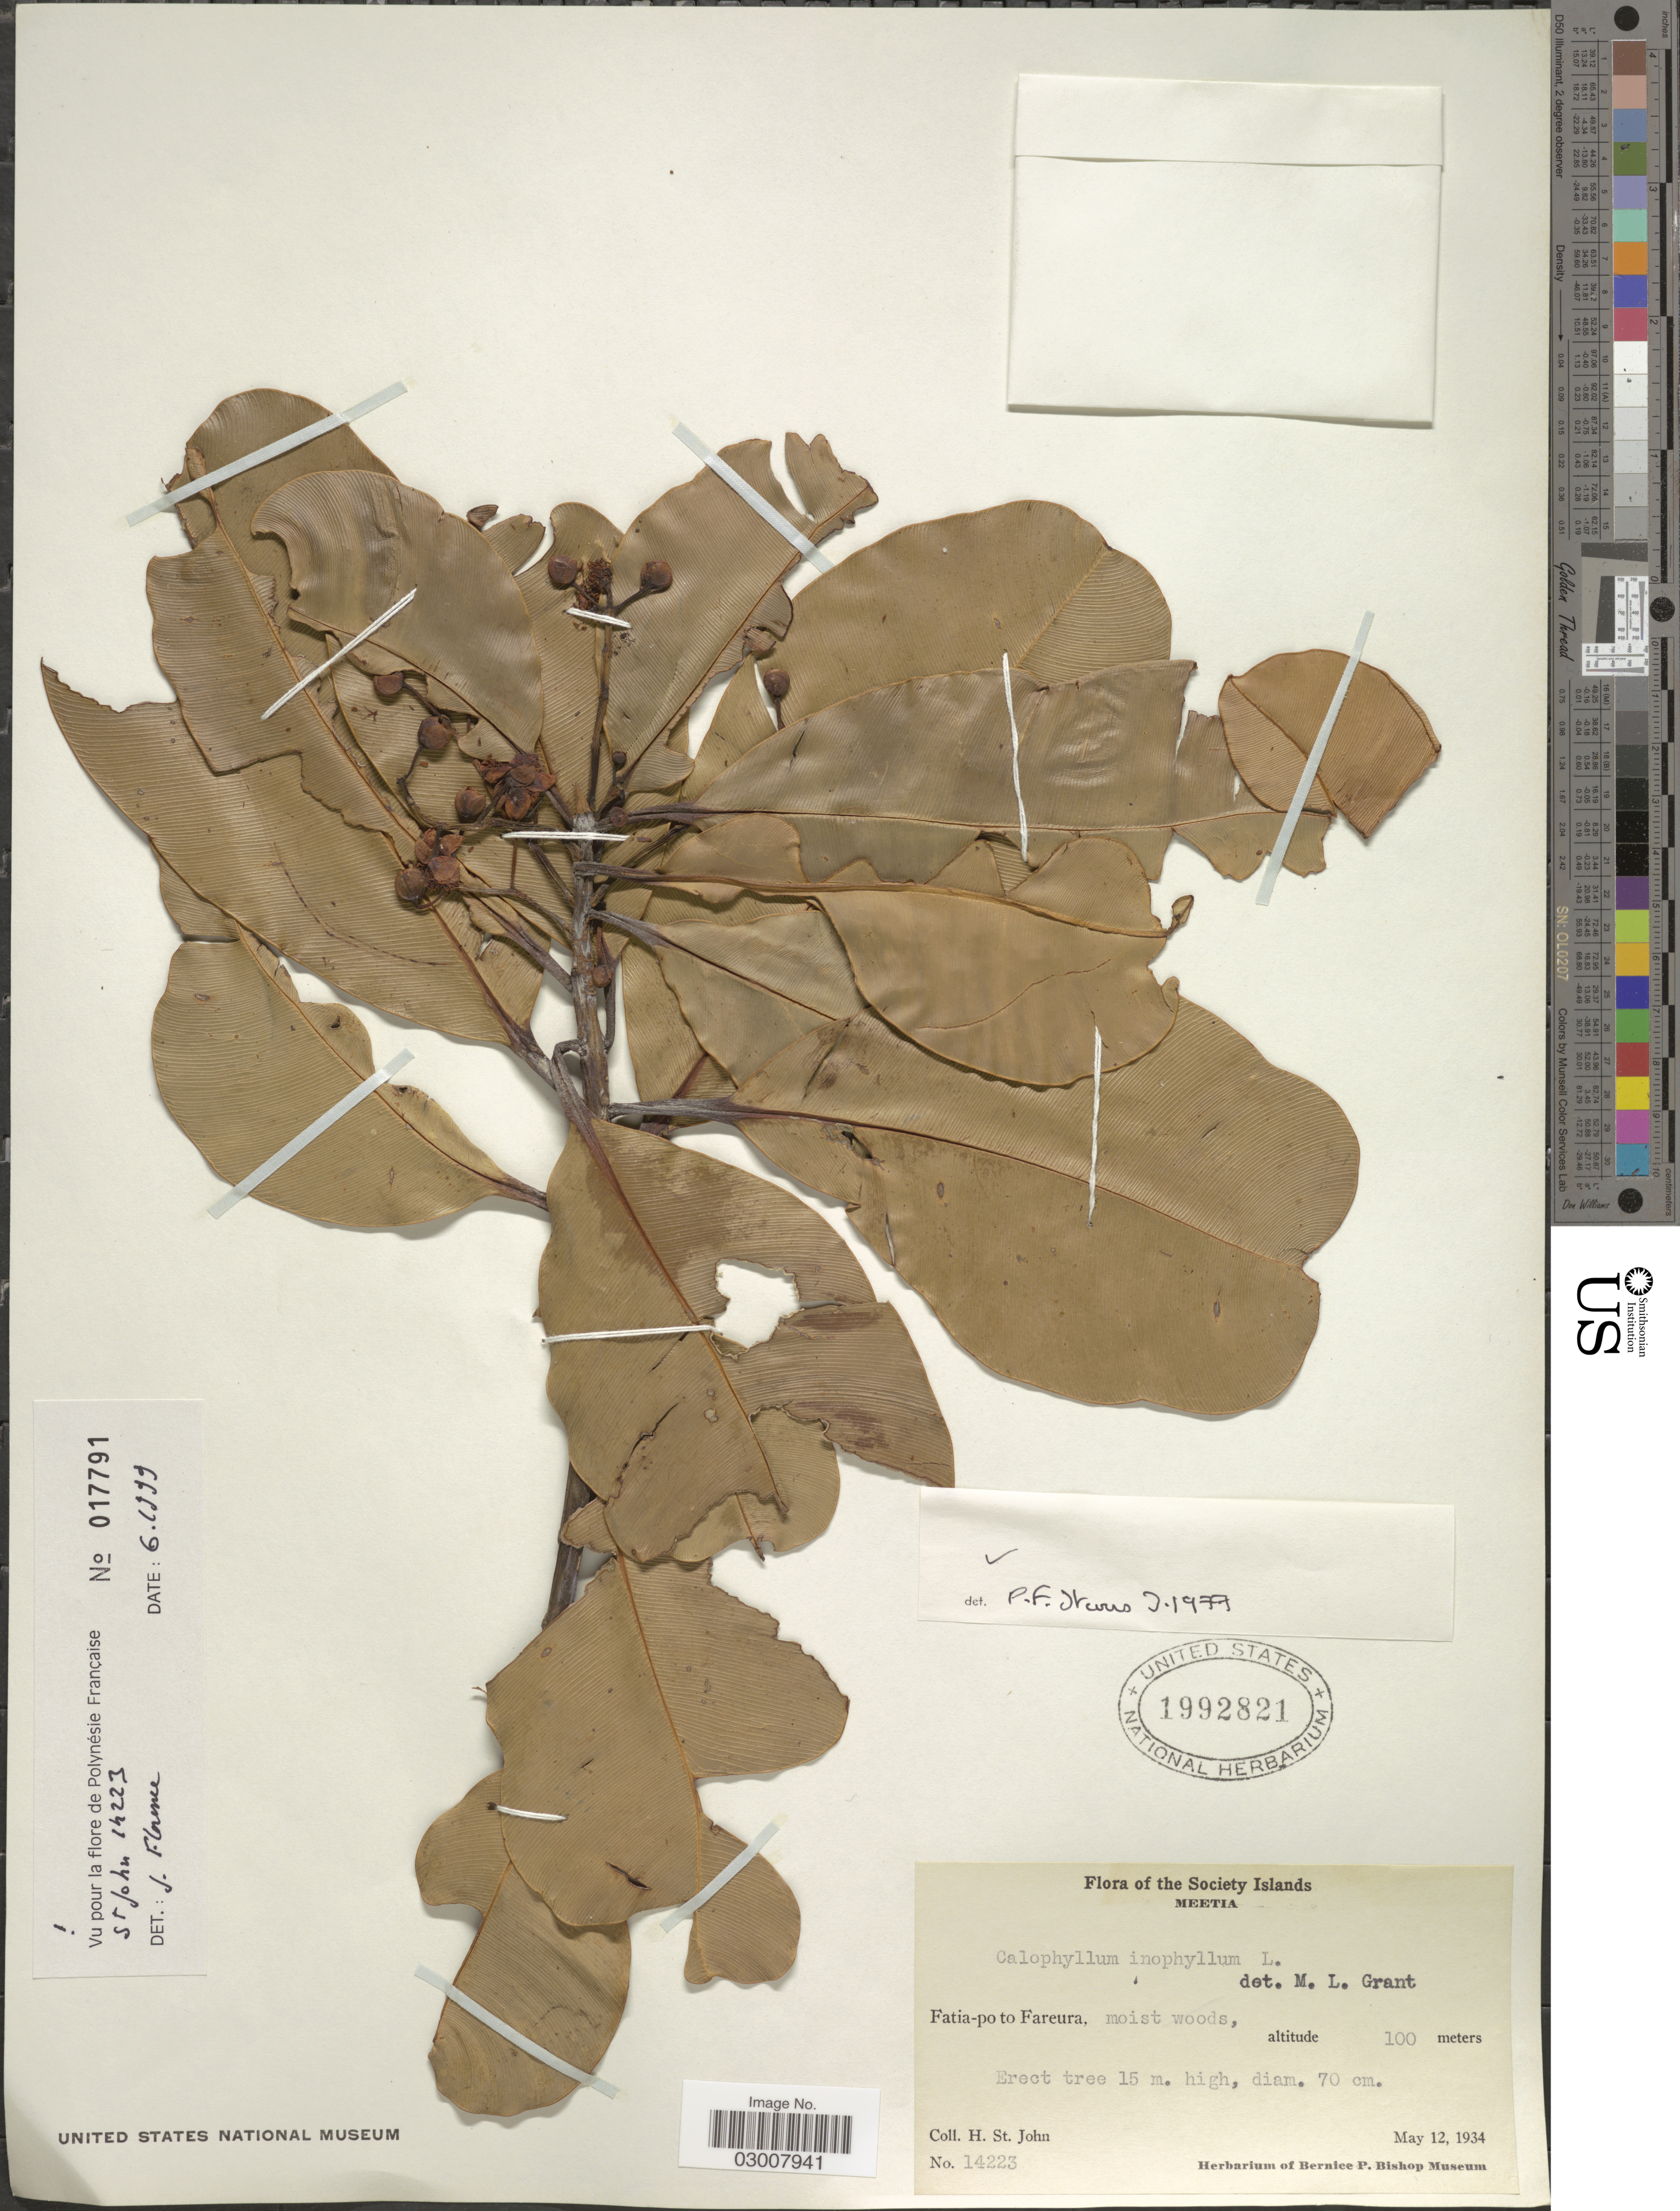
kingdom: Plantae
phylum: Tracheophyta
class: Magnoliopsida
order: Malpighiales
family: Calophyllaceae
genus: Calophyllum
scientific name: Calophyllum inophyllum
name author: L.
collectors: H. St. John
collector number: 14223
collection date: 1934-05-12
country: French Polynesia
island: Mehetia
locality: Society Islands, Meetia. Fatia-po to Fareura.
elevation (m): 100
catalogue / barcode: US 1992821